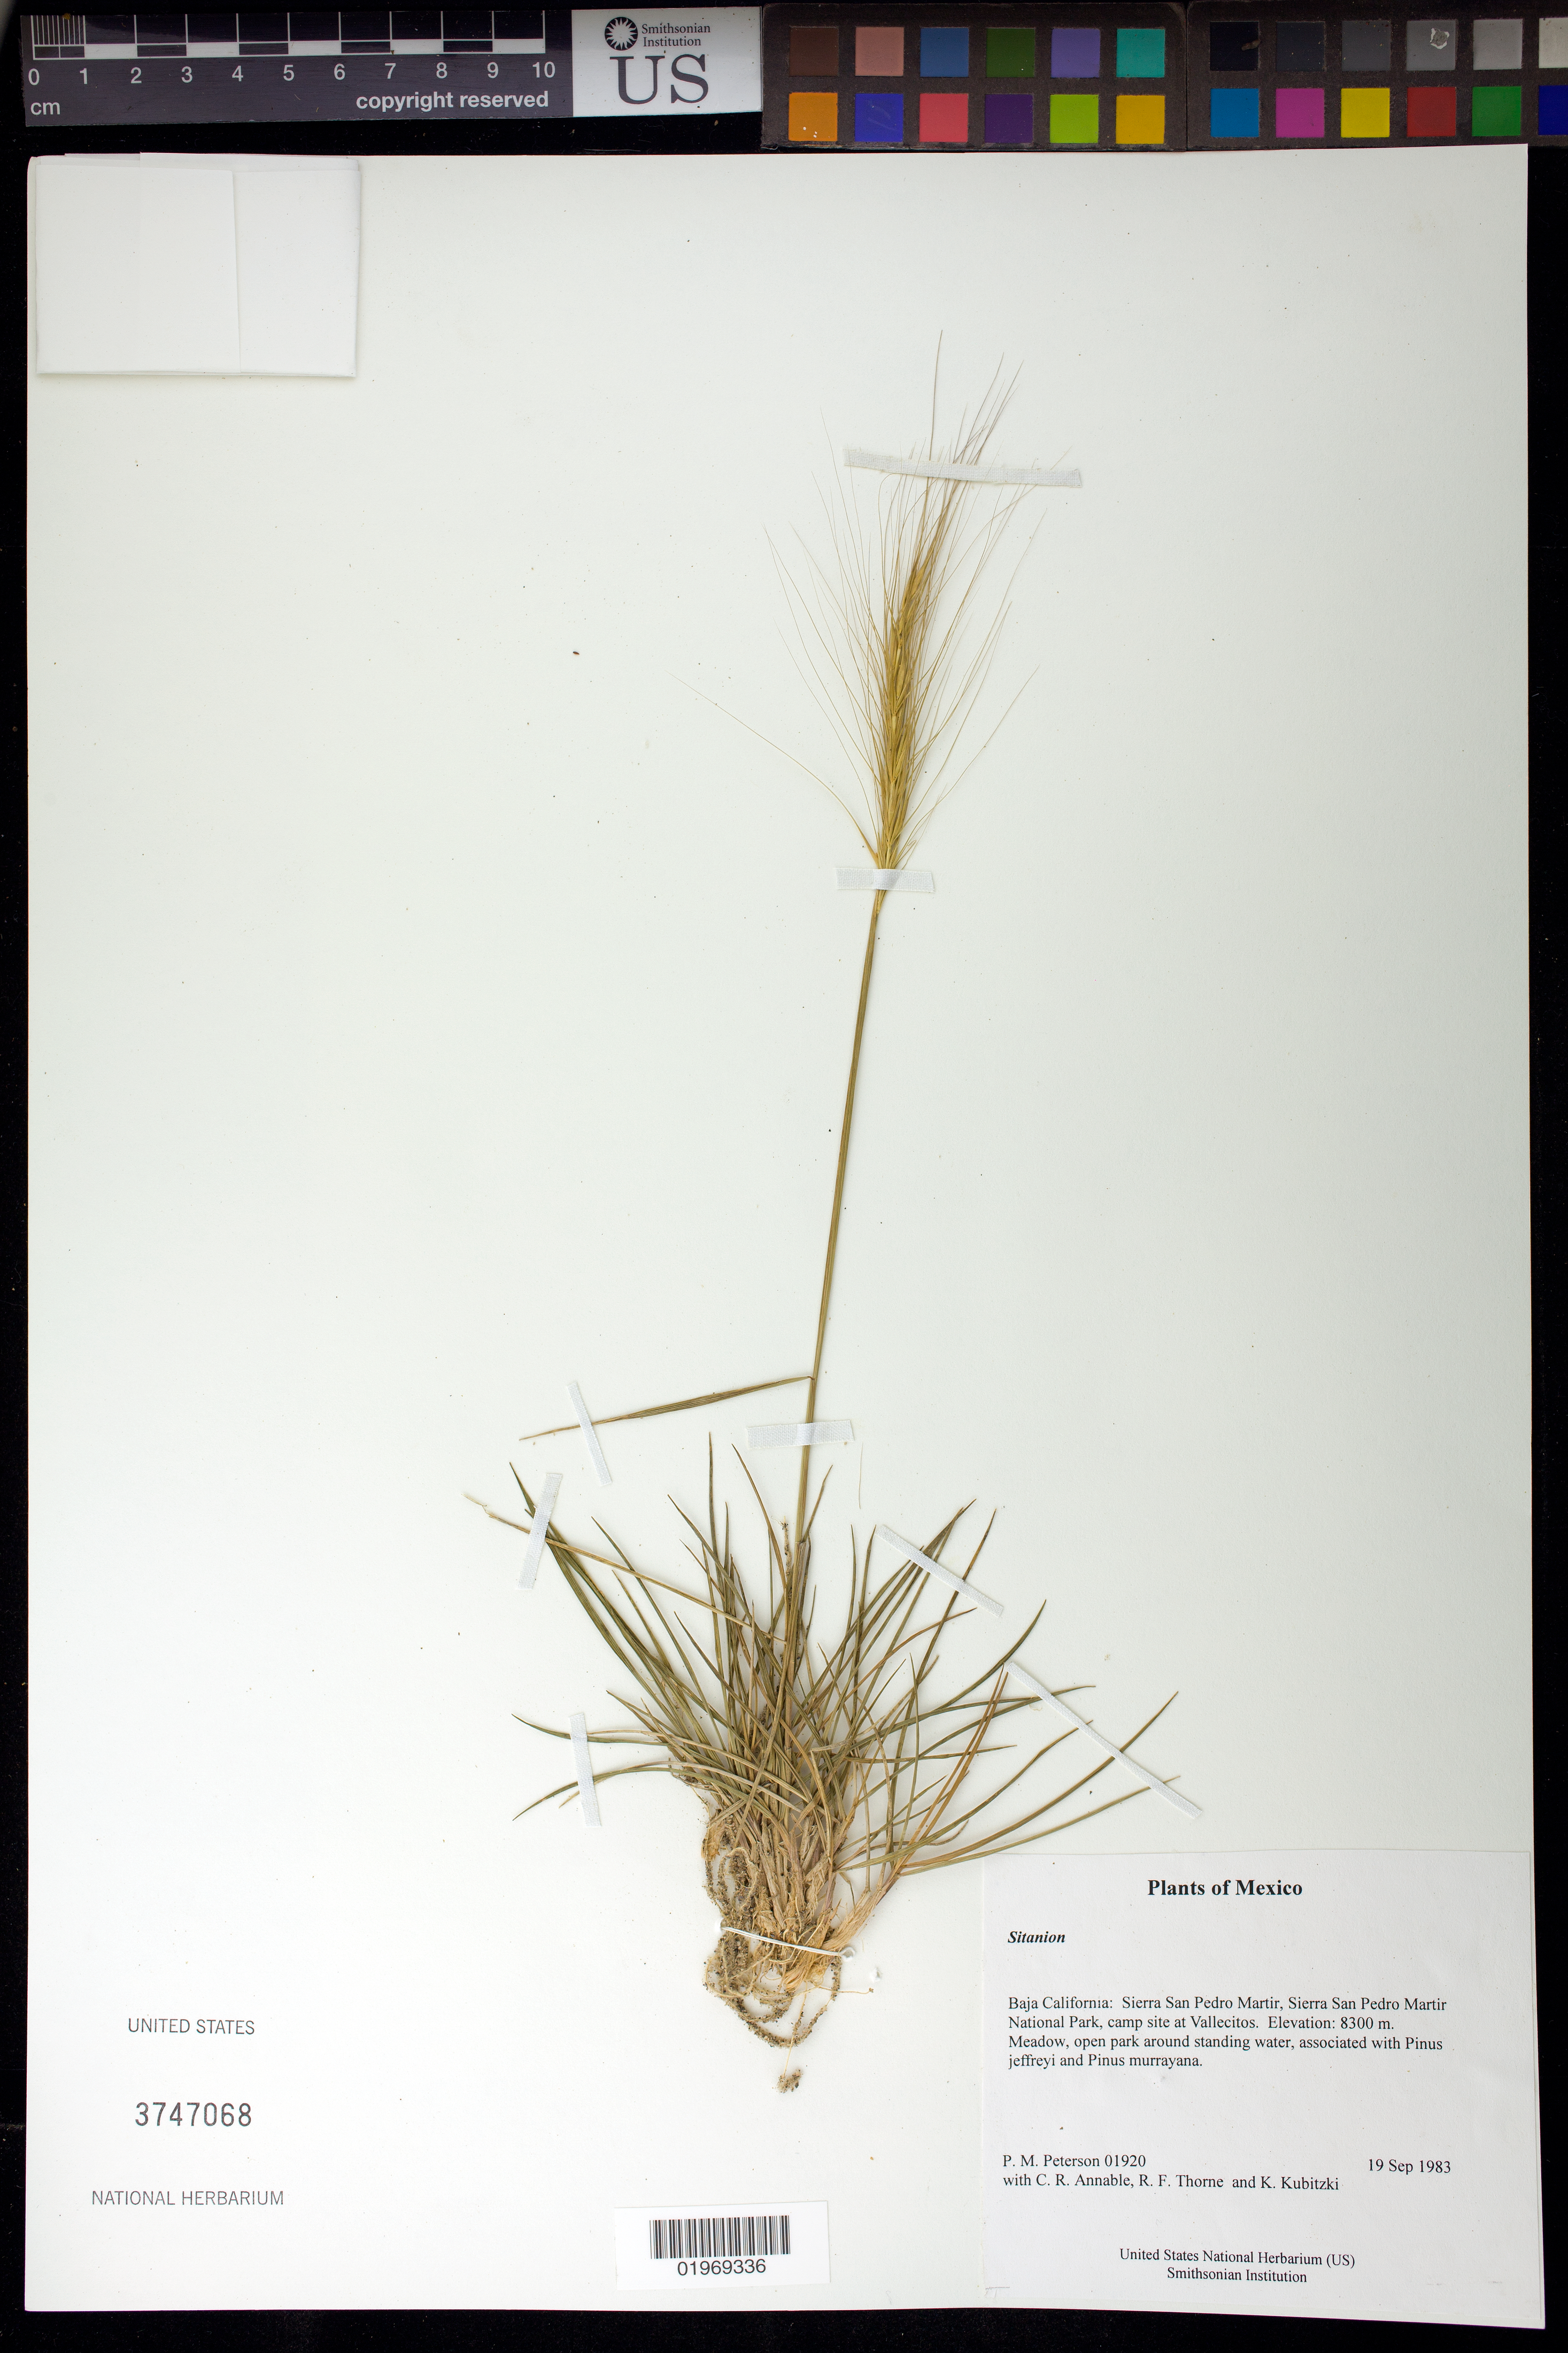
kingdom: Plantae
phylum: Tracheophyta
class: Liliopsida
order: Poales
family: Poaceae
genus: Sitanion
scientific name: Sitanion sp.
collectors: P. M. Peterson, C. R. Annable, R. F. Thorne & K. Kubitzki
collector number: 01920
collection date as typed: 19 Sep 1983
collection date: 1983-09-19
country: Mexico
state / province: Baja California Norte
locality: Sierra San Pedro Martir, Sierra San Pedro Martir National Park, camp site at Vallecitos.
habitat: Meadow, open park around standing water, associated with Pinus jeffreyi and Pinus murrayana.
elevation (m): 8300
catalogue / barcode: US 3747068